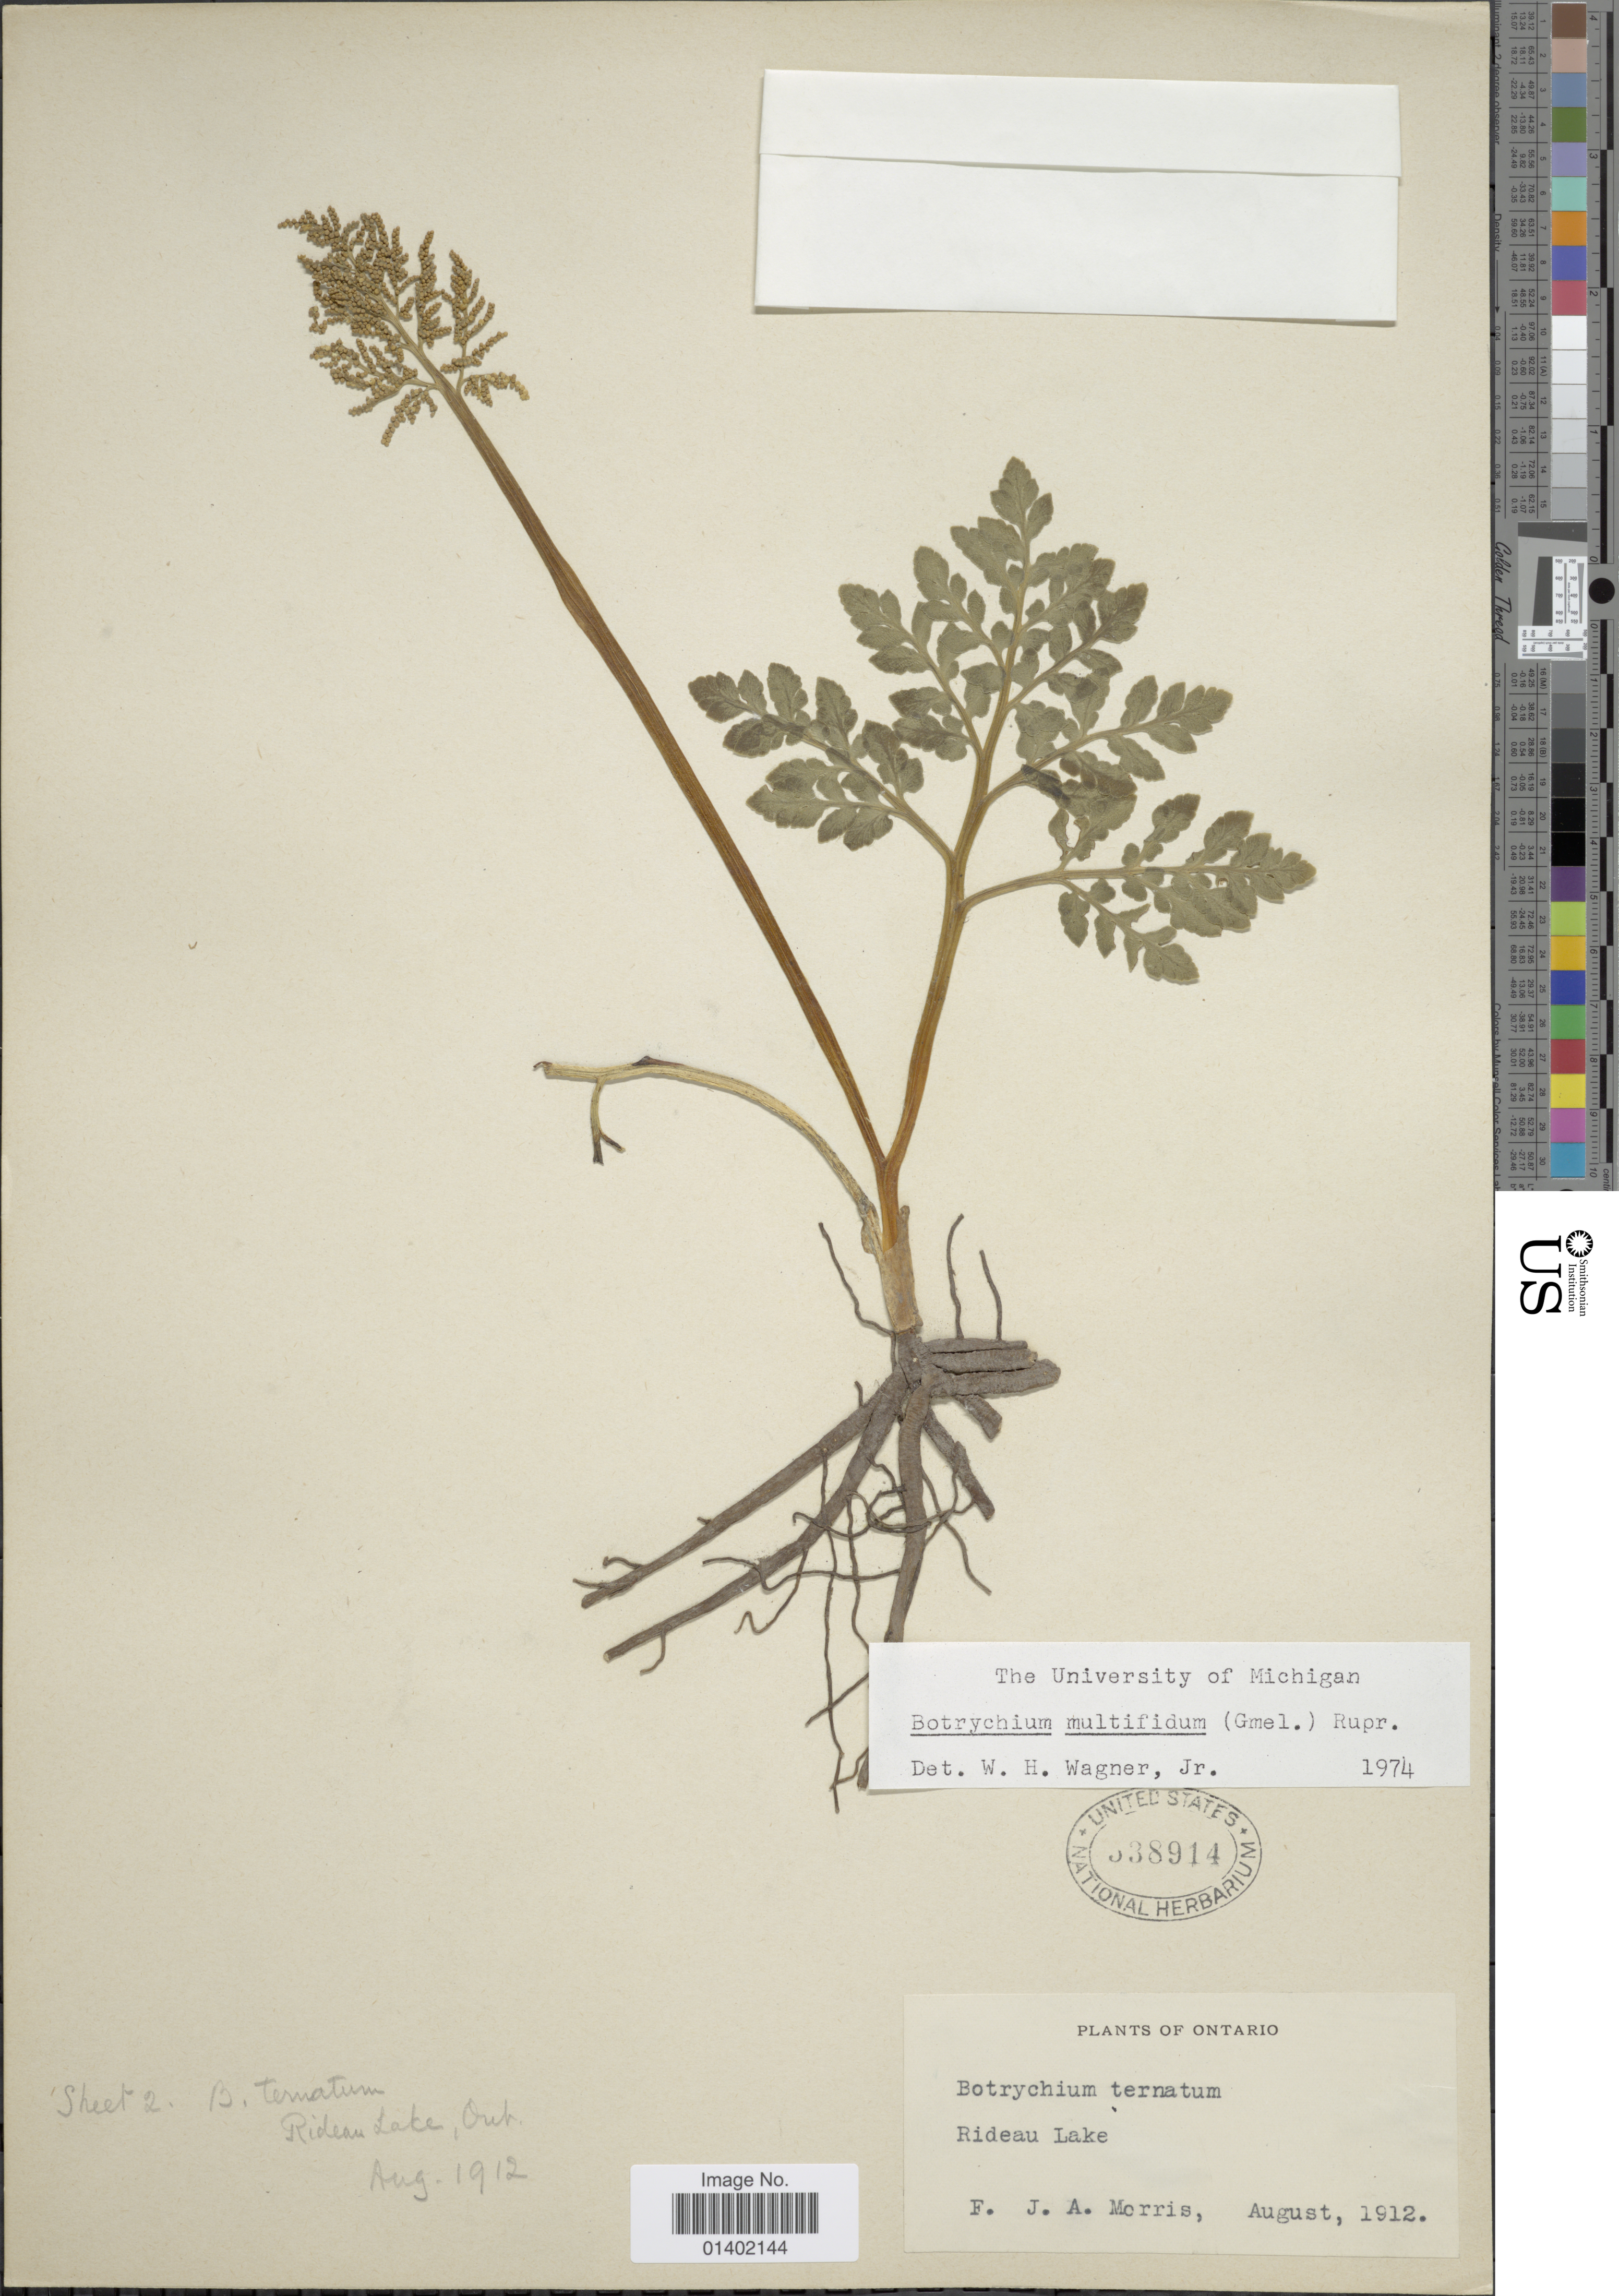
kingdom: Plantae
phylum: Tracheophyta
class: Polypodiopsida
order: Ophioglossales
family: Ophioglossaceae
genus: Botrychium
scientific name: Botrychium multifidum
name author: (J.F. Gmel.) Rupr.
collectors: F. Morris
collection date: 1912-08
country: Canada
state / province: Ontario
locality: Rideau Lake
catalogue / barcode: US 338914